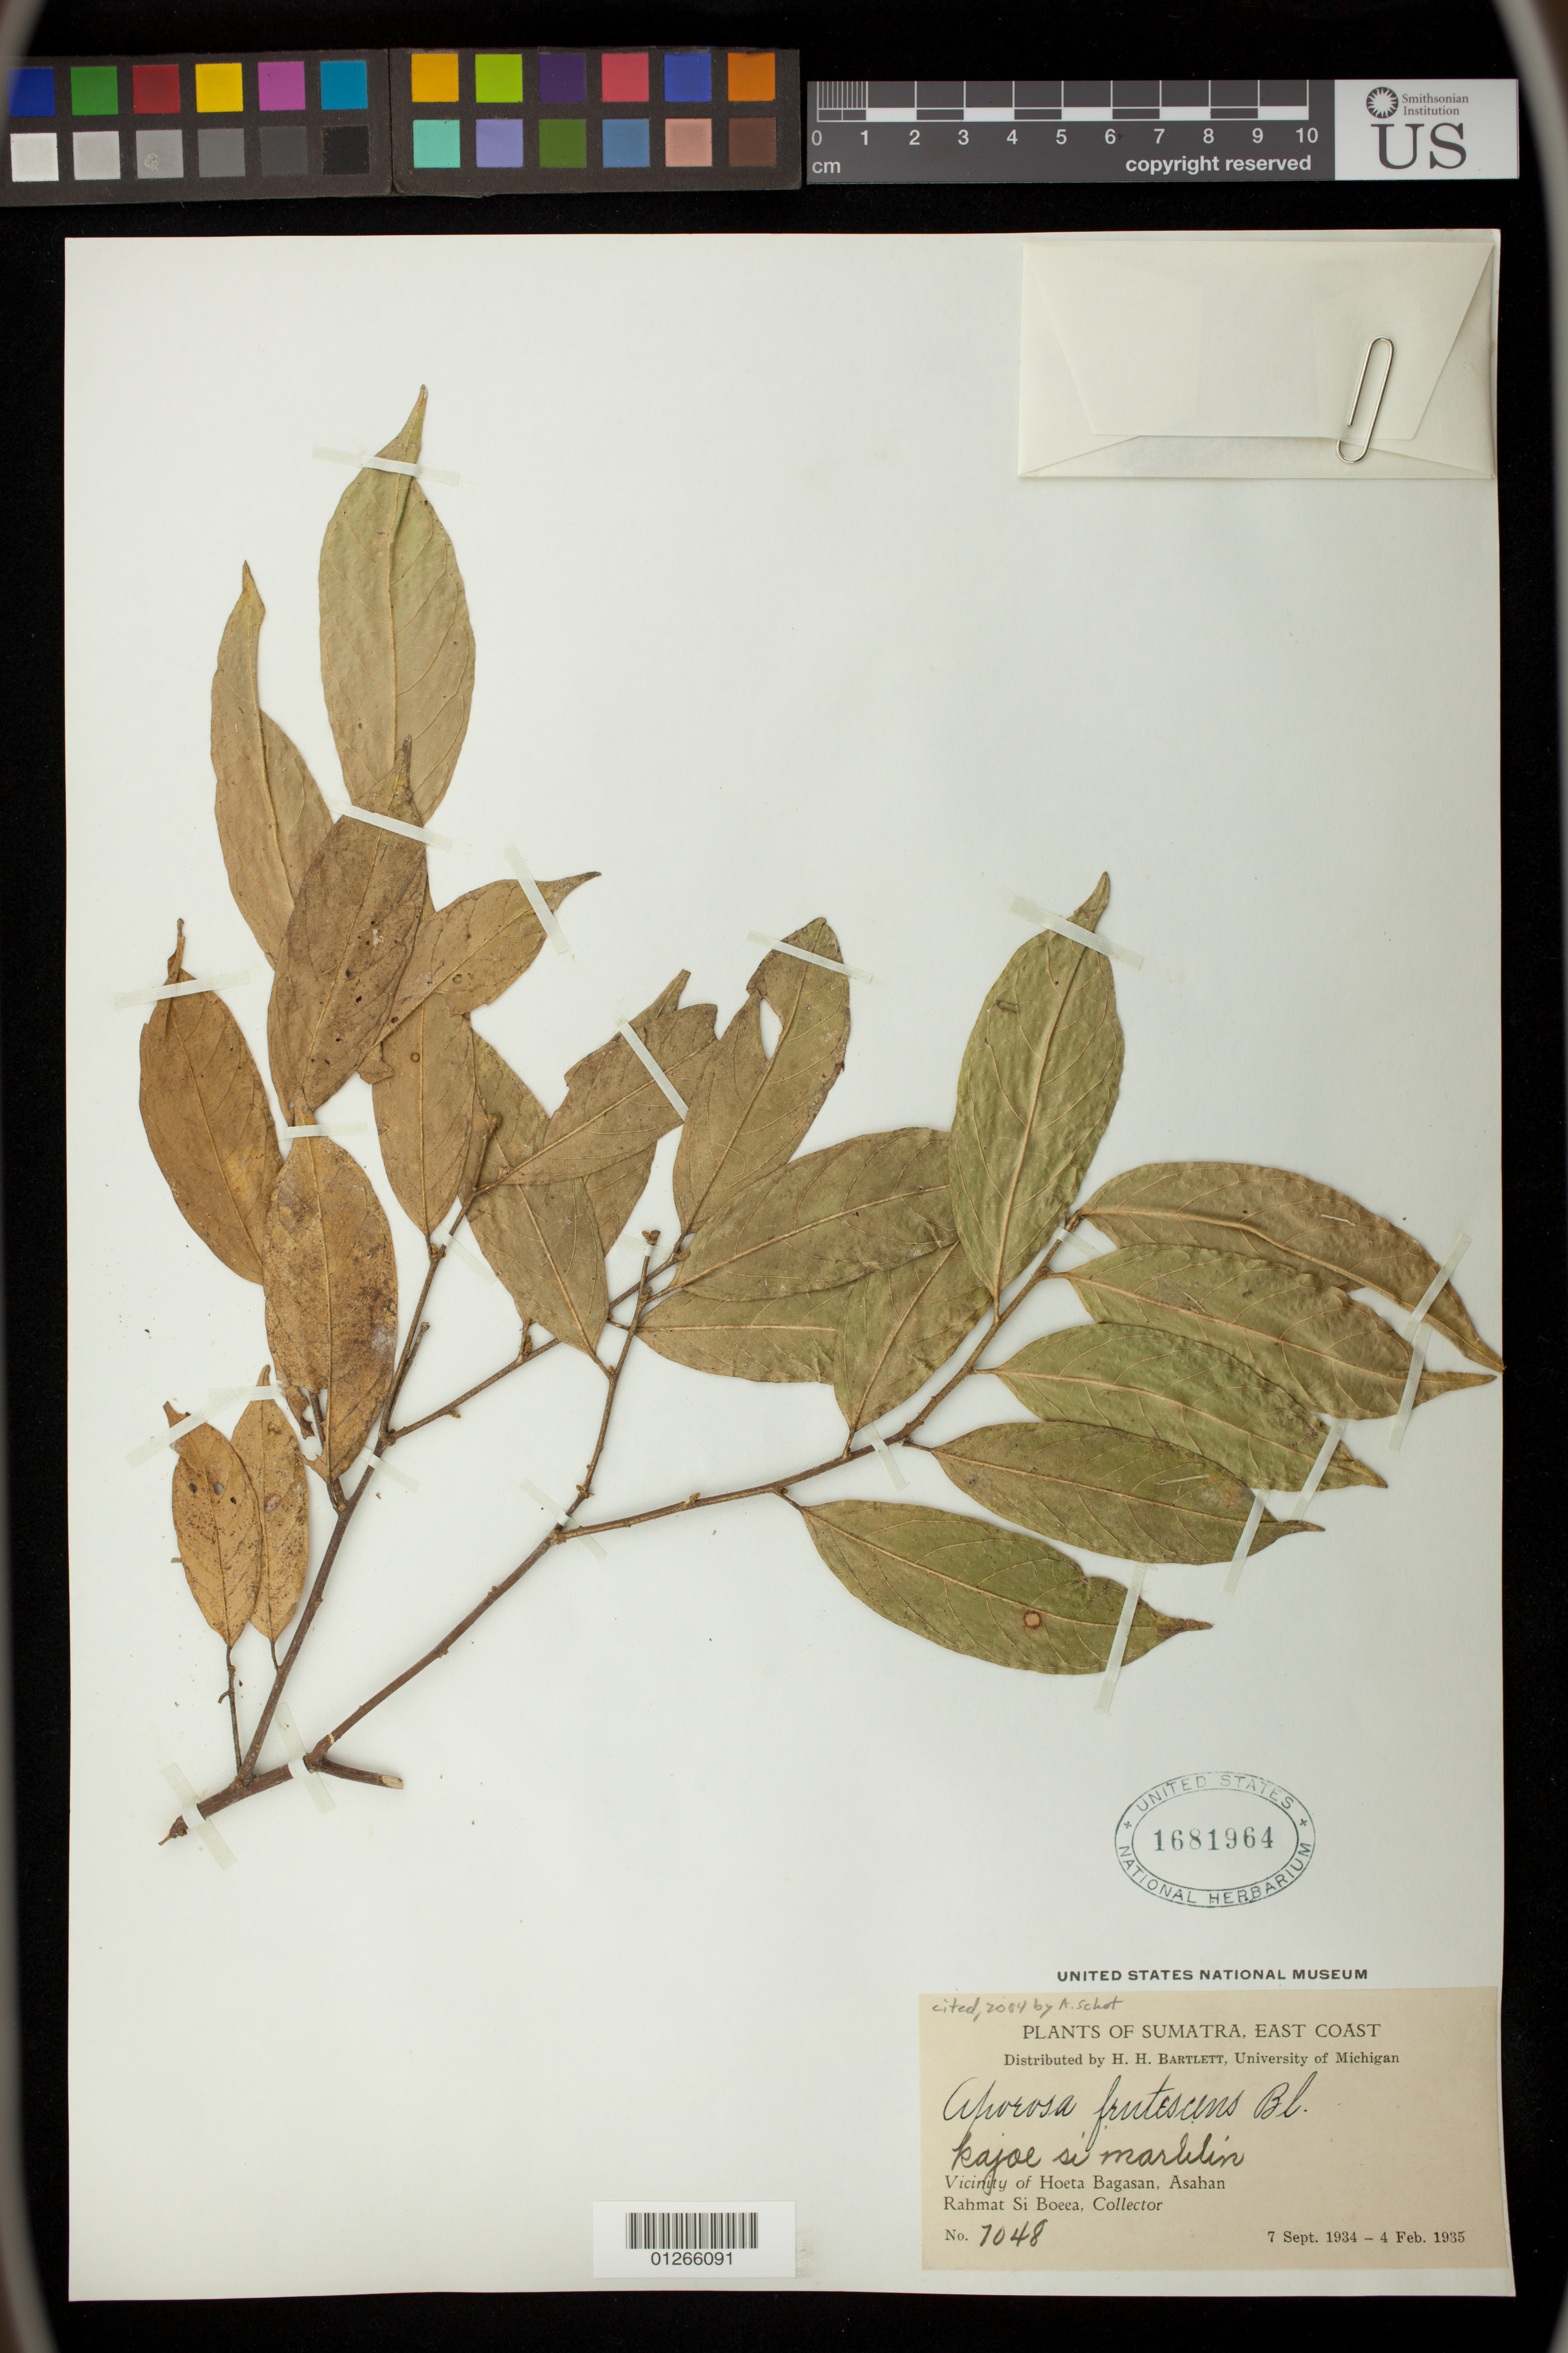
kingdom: Plantae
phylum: Tracheophyta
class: Magnoliopsida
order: Malpighiales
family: Phyllanthaceae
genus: Aporosa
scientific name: Aporosa frutescens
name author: Blume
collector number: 7048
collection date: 1934-09-07/1935-02-04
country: Indonesia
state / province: Sumatra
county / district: Sumatera Utara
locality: Sumatra, East Coast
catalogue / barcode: US 1681964